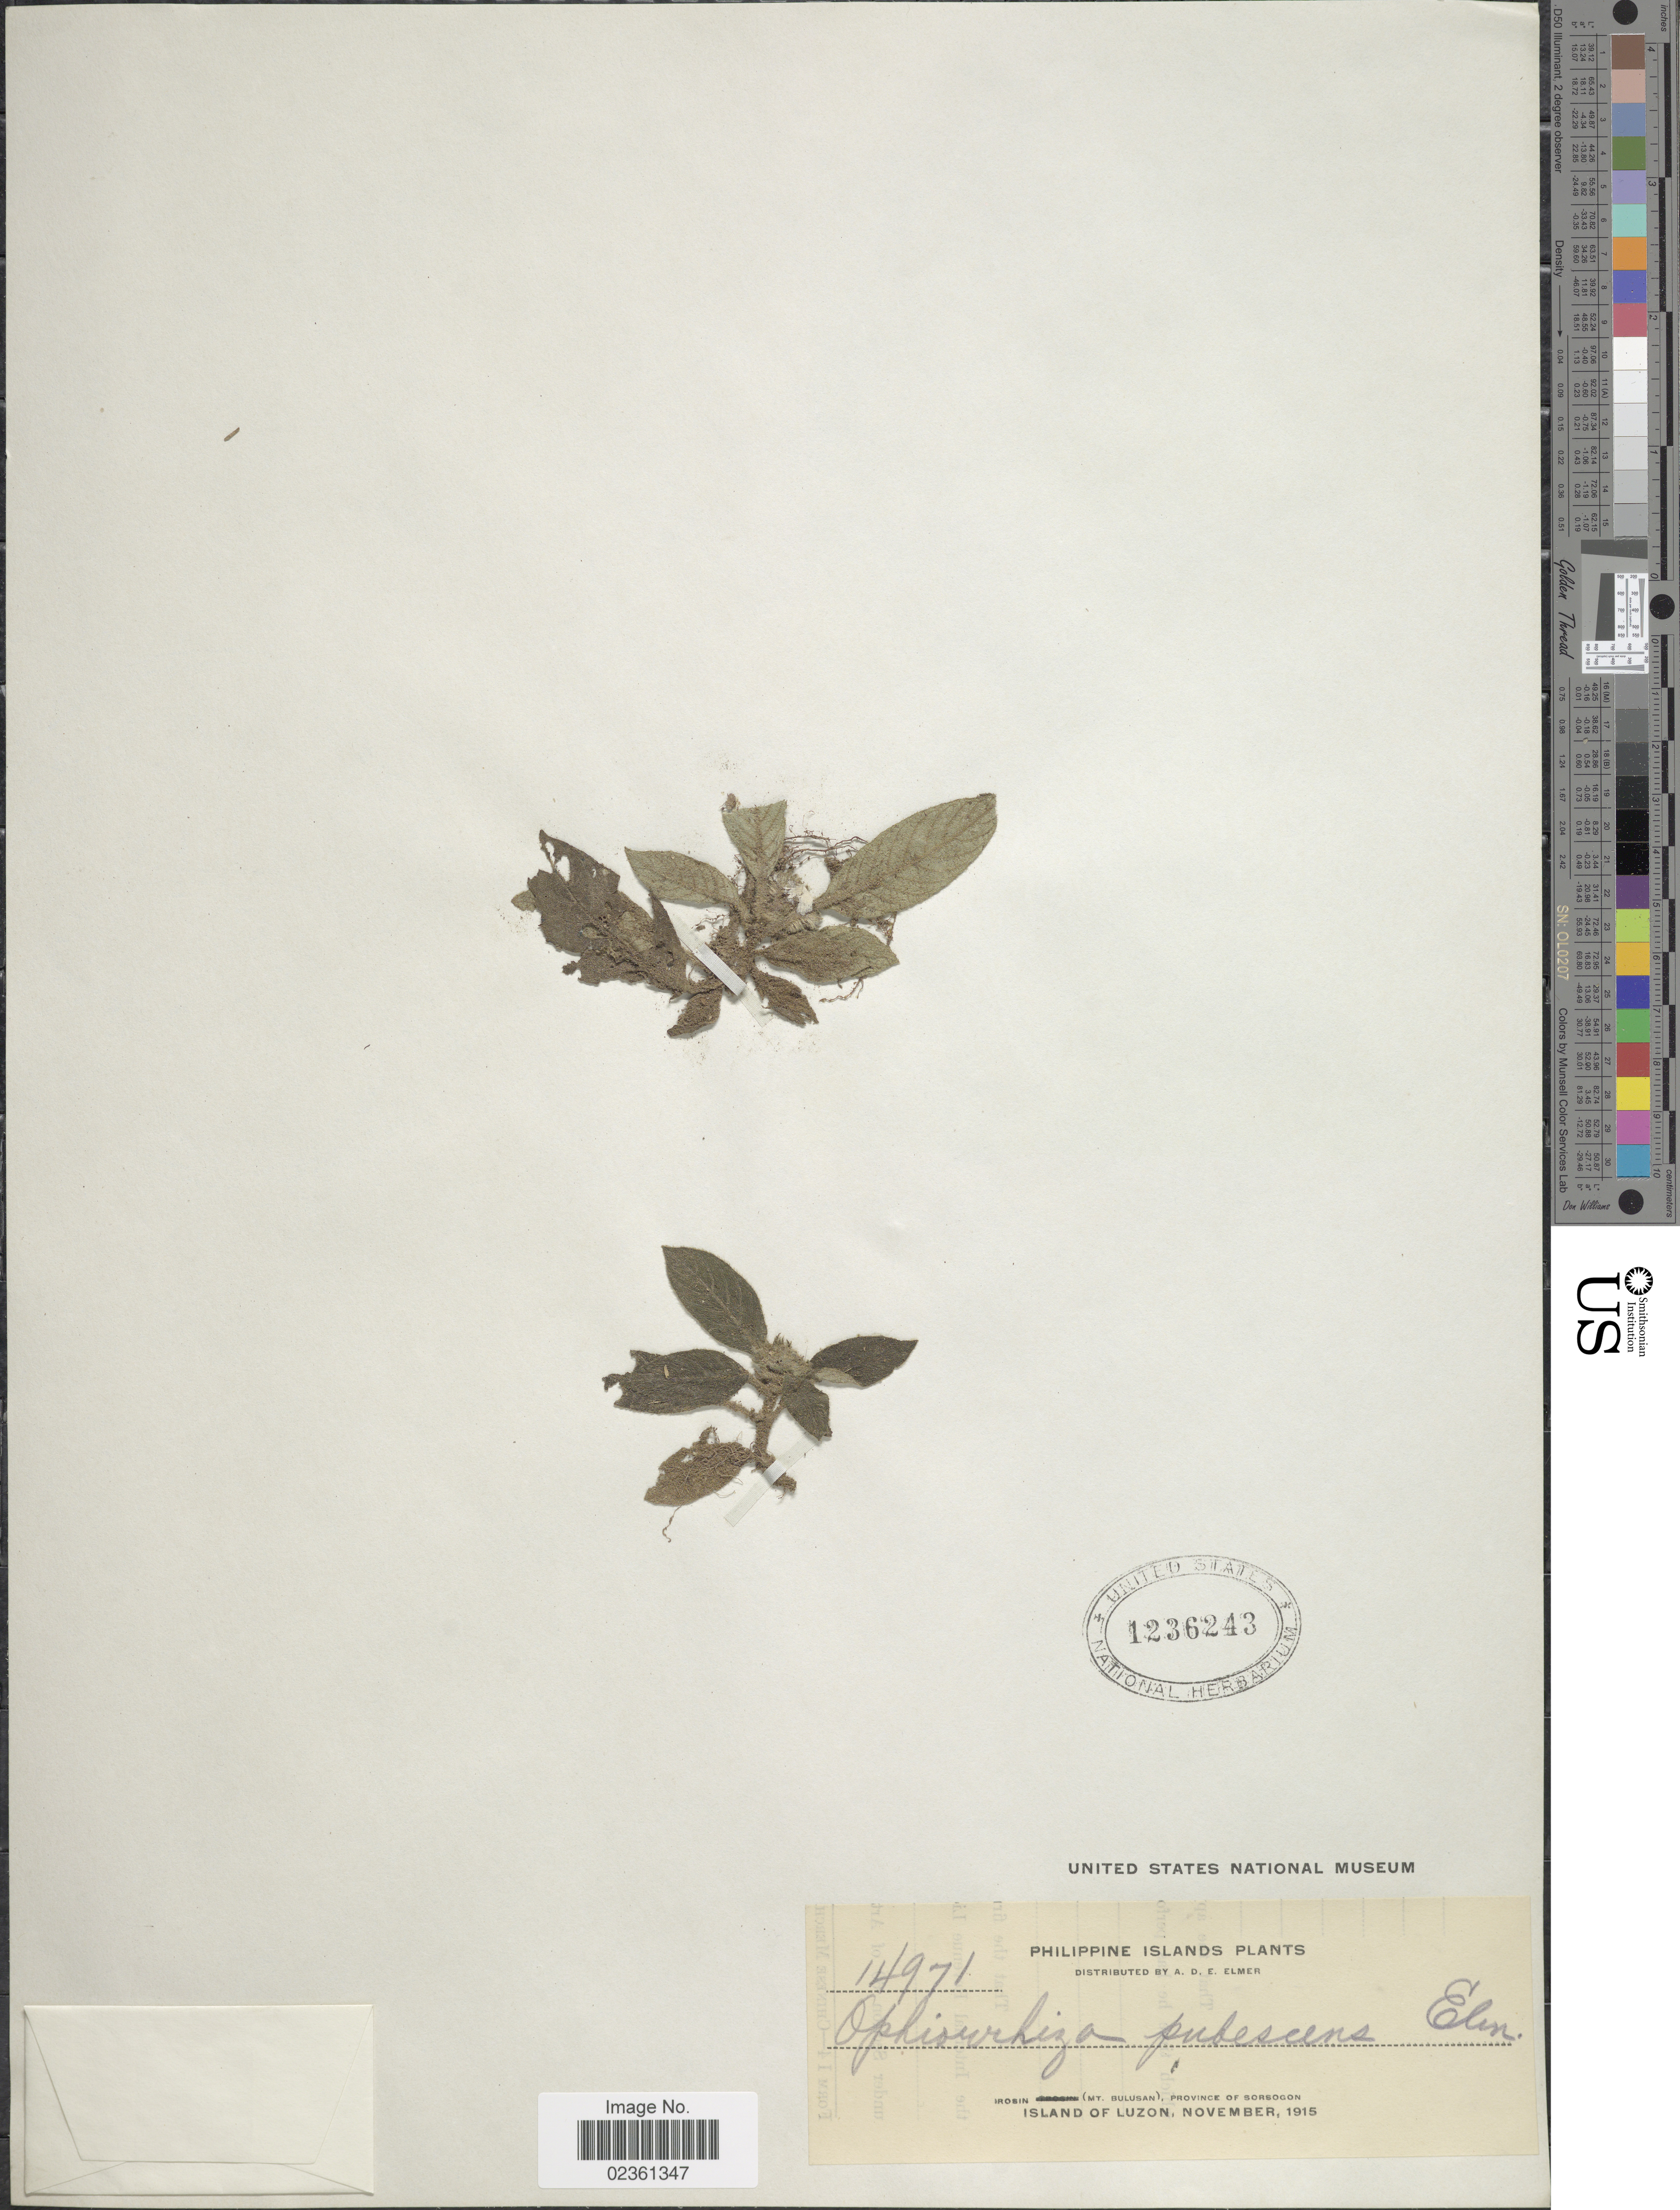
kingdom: Plantae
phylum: Tracheophyta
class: Magnoliopsida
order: Gentianales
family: Rubiaceae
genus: Ophiorrhiza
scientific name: Ophiorrhiza pubescens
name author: Elmer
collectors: A. D. E. Elmer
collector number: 14971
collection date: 1915-11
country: Philippines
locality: Philippine Islands, Irosin (Mt. Bulusan), Province of Sorsogon, Island of Luzon.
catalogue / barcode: US 1236243